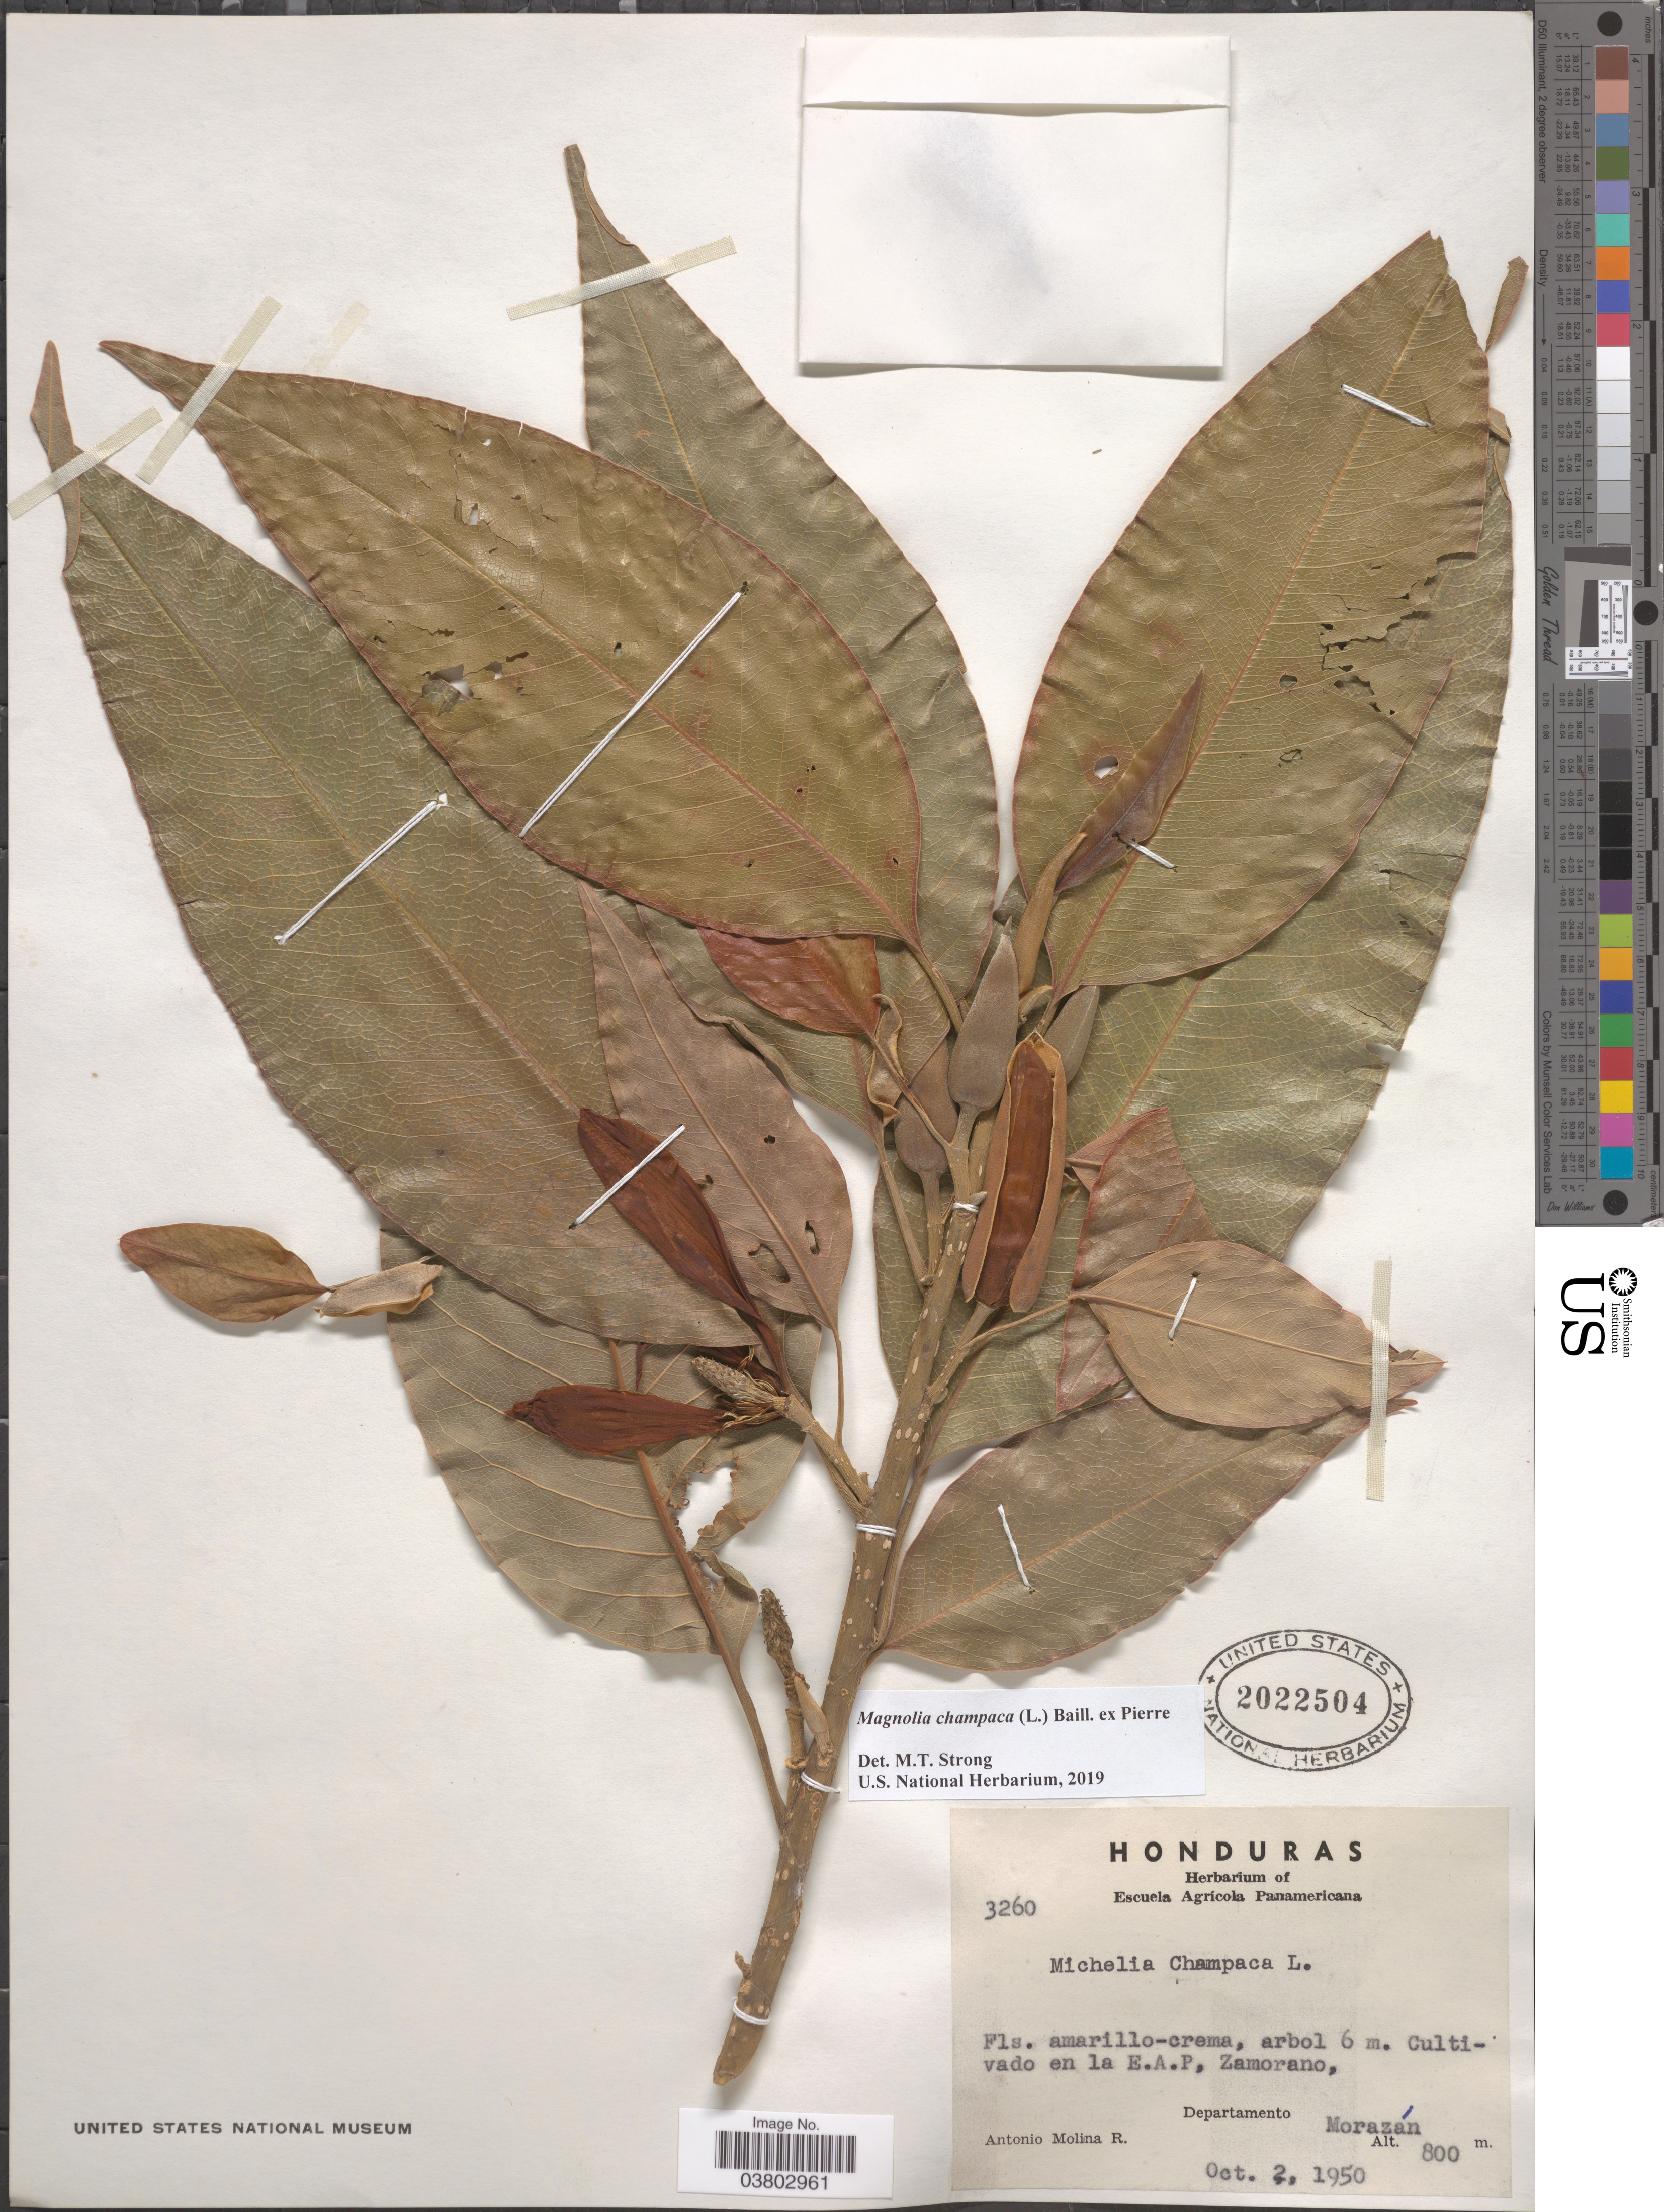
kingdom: Plantae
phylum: Tracheophyta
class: Magnoliopsida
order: Magnoliales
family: Magnoliaceae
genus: Magnolia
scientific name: Magnolia champaca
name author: (L.) Baill. ex Pierre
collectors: A. Molina R.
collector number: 3260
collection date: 1950-10-02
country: Honduras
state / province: Fco. Morazán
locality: En la E.A.P, Zamorano, Departamento Morazán.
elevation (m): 800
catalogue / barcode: US 2022504